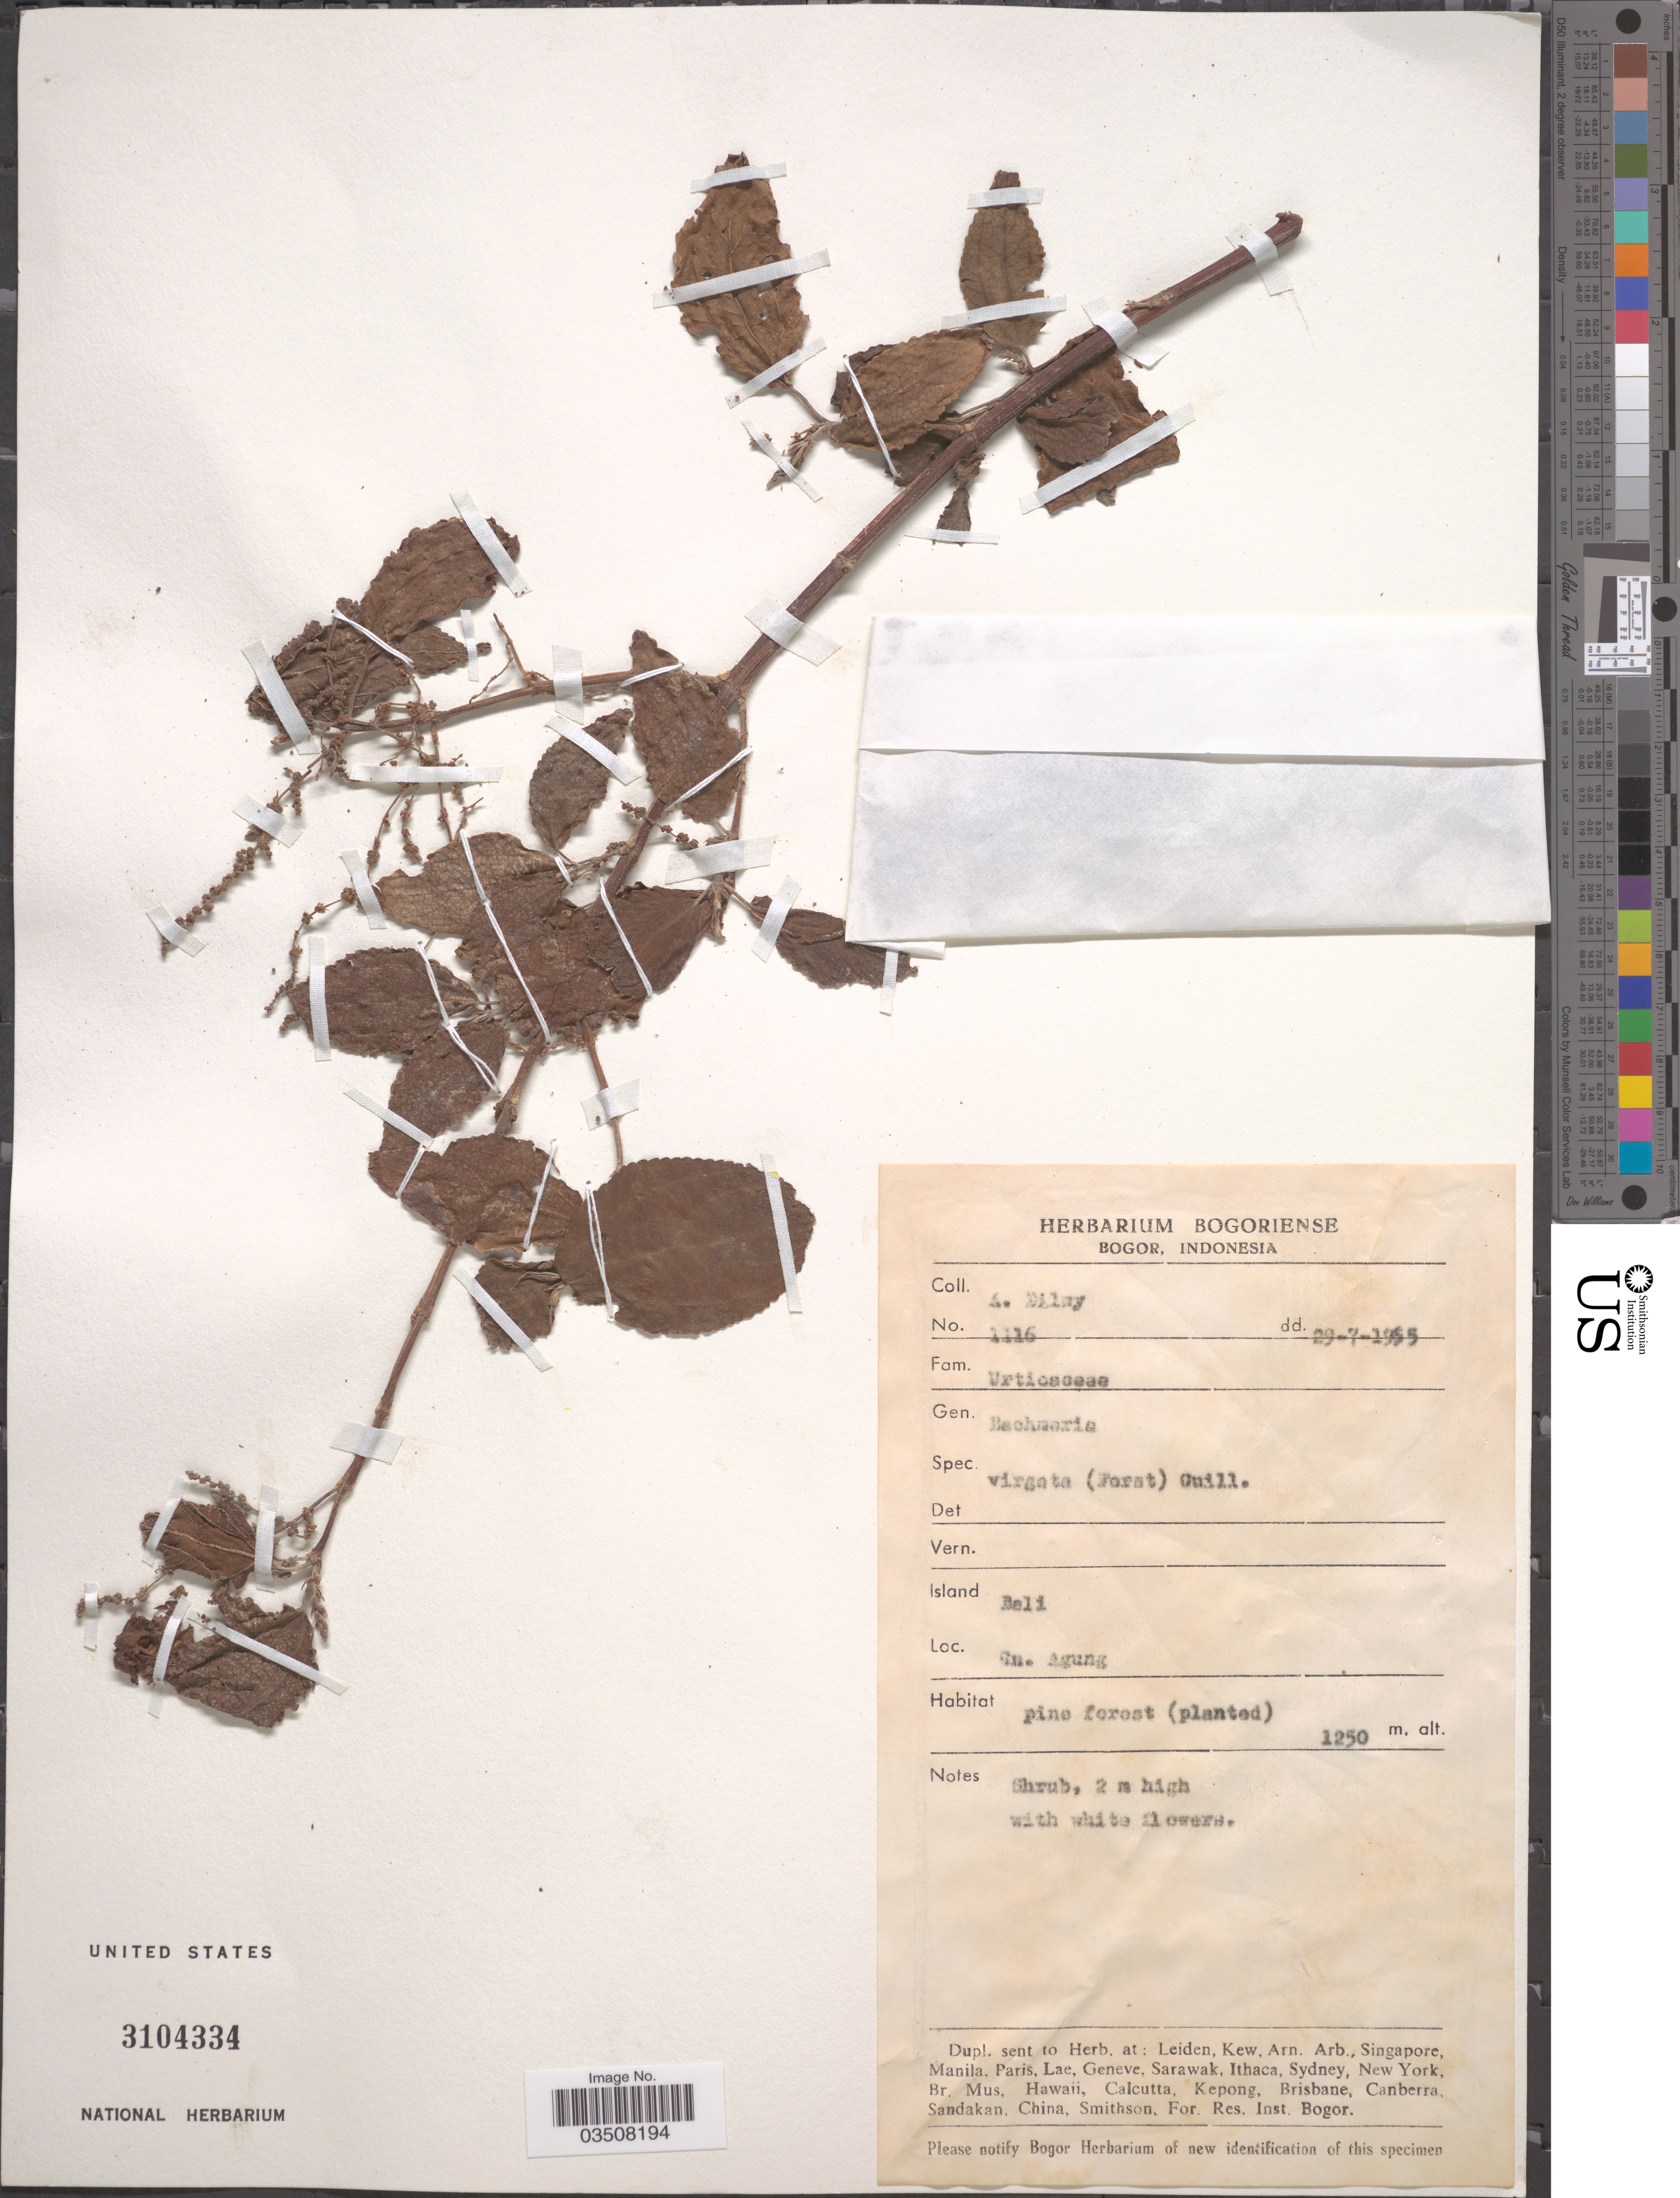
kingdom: Plantae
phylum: Tracheophyta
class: Magnoliopsida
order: Rosales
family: Urticaceae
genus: Boehmeria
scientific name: Boehmeria virgata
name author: (G. Forst.) Guill.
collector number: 1116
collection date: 1955-07-29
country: Indonesia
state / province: Nusa Tenggara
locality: Island Bali, Gn [interpreted]. Agung.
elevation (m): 1250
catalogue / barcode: US 3104334